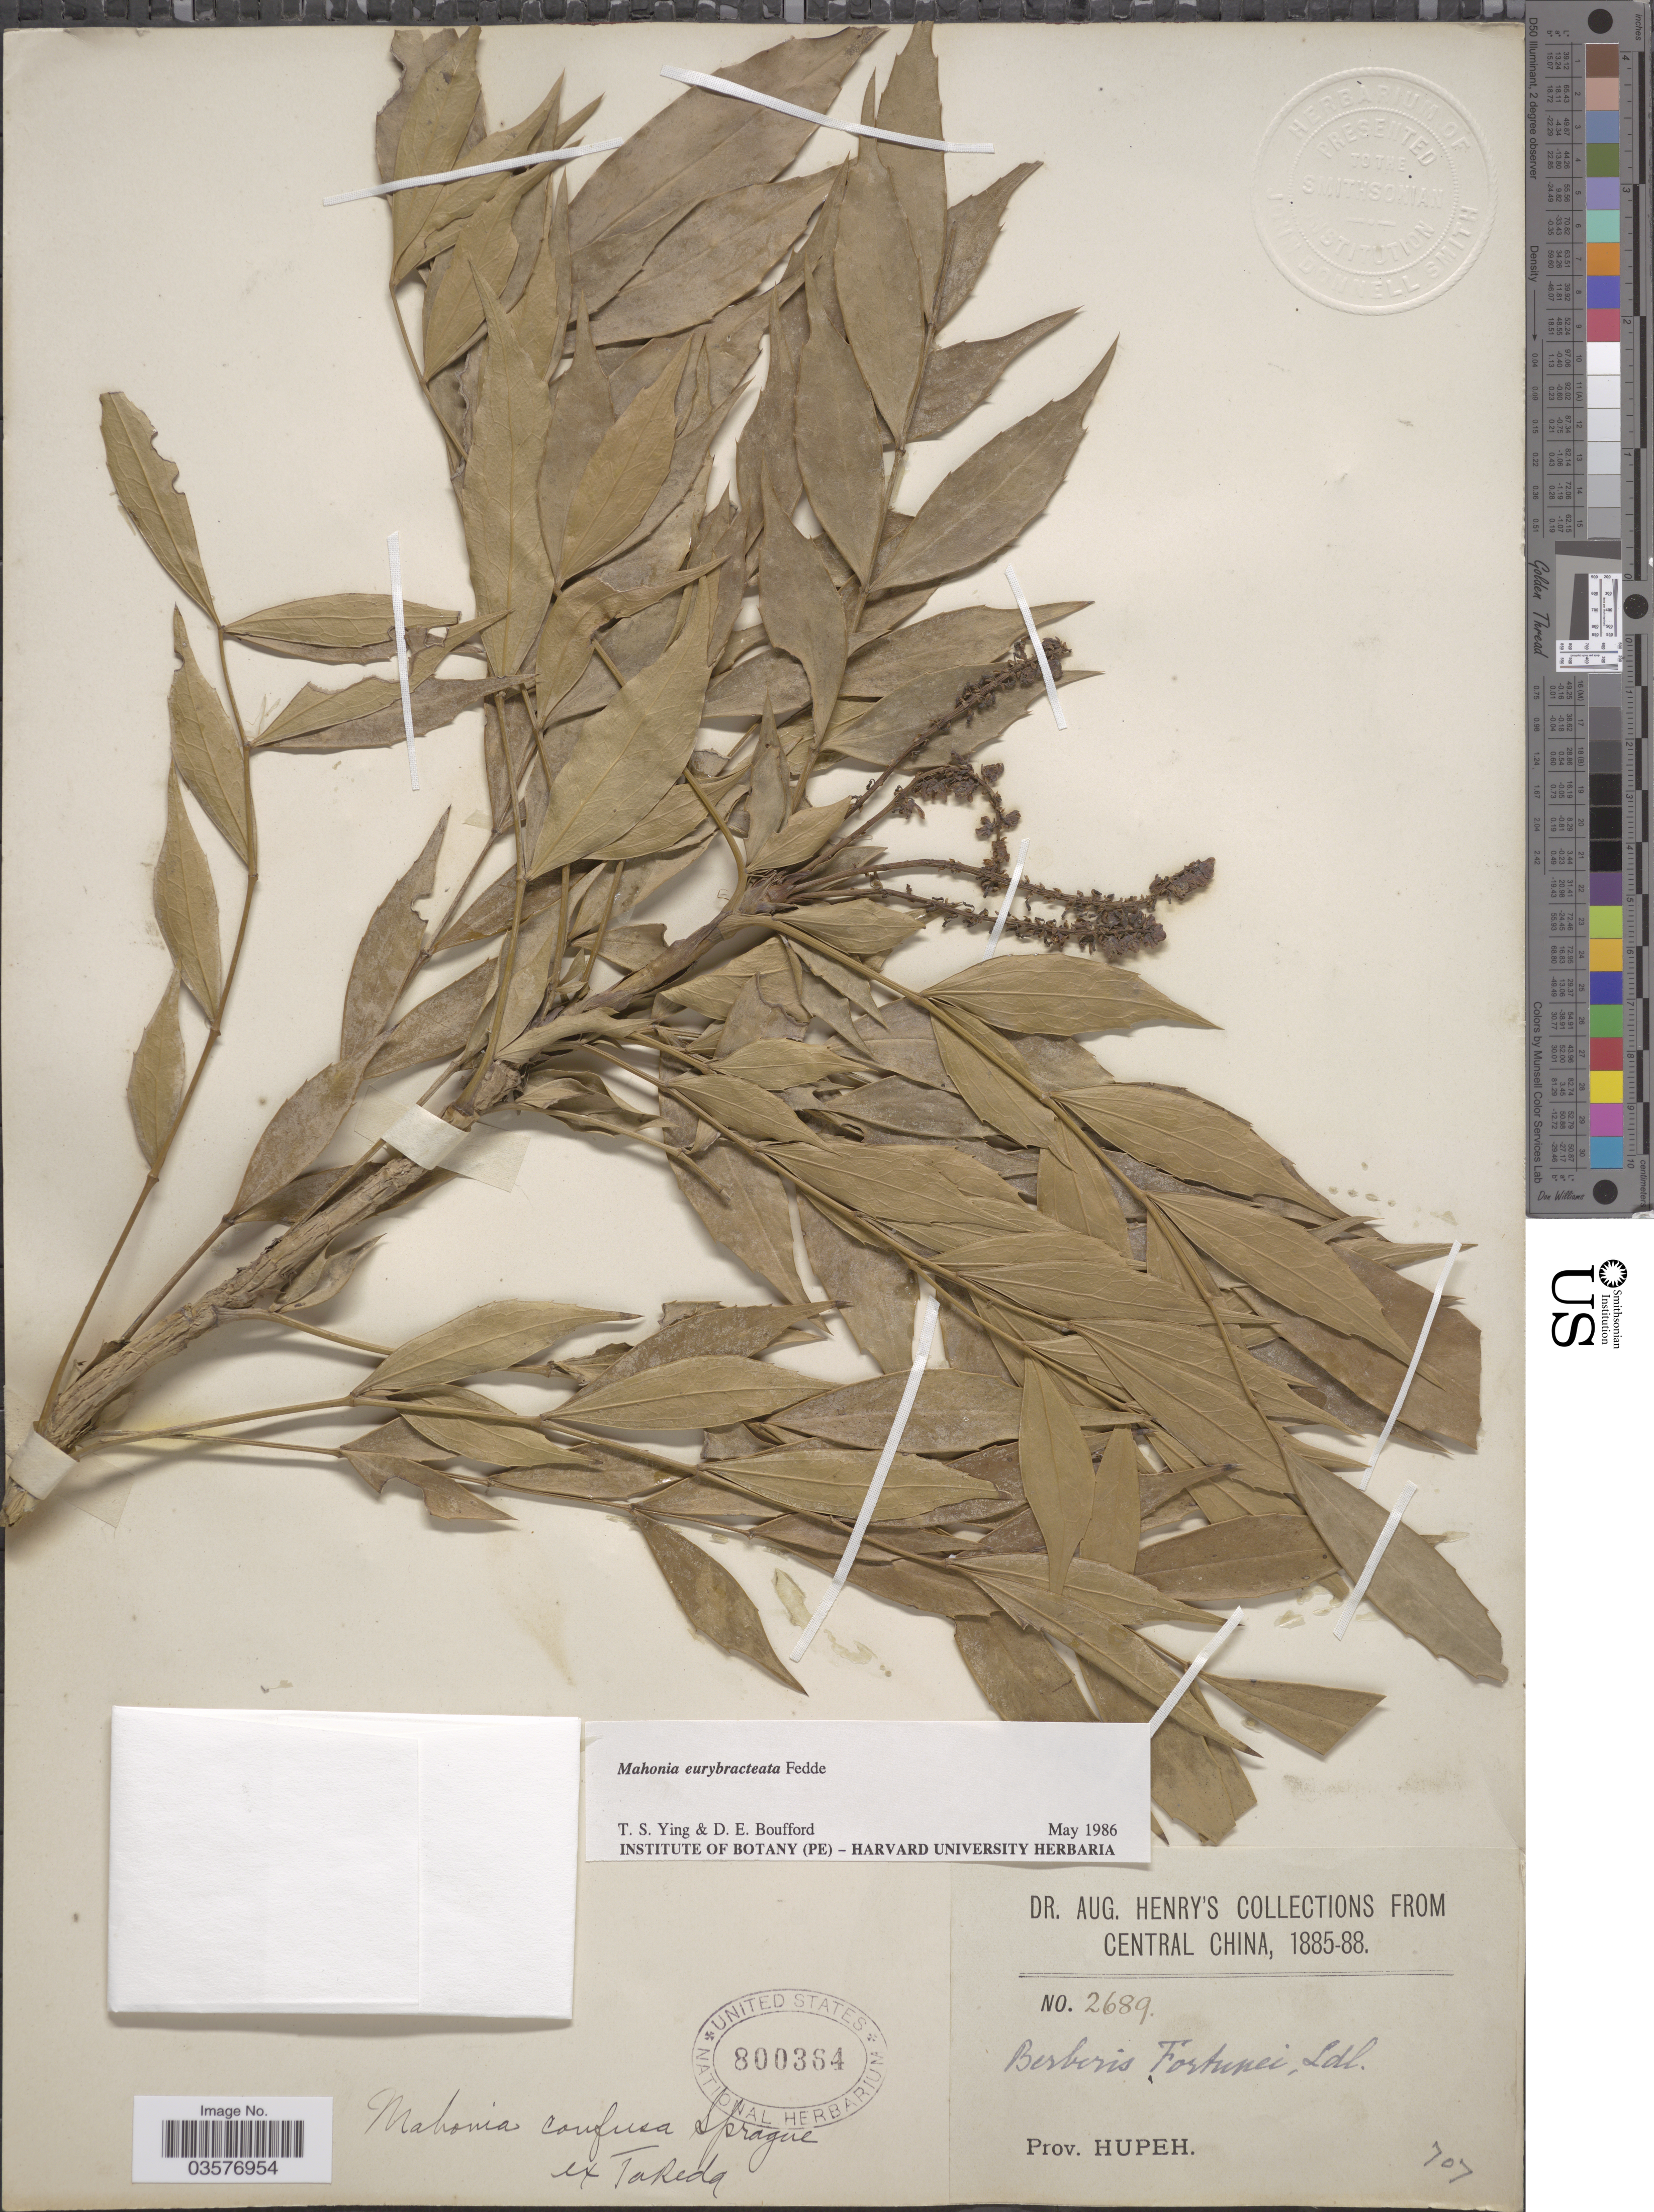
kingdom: Plantae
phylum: Tracheophyta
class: Magnoliopsida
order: Ranunculales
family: Berberidaceae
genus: Mahonia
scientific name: Mahonia eurybracteata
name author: Fedde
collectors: A. Henry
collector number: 2689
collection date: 1885/1888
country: China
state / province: Hubei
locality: Central China. Prov. Hupeh.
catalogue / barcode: US 800364